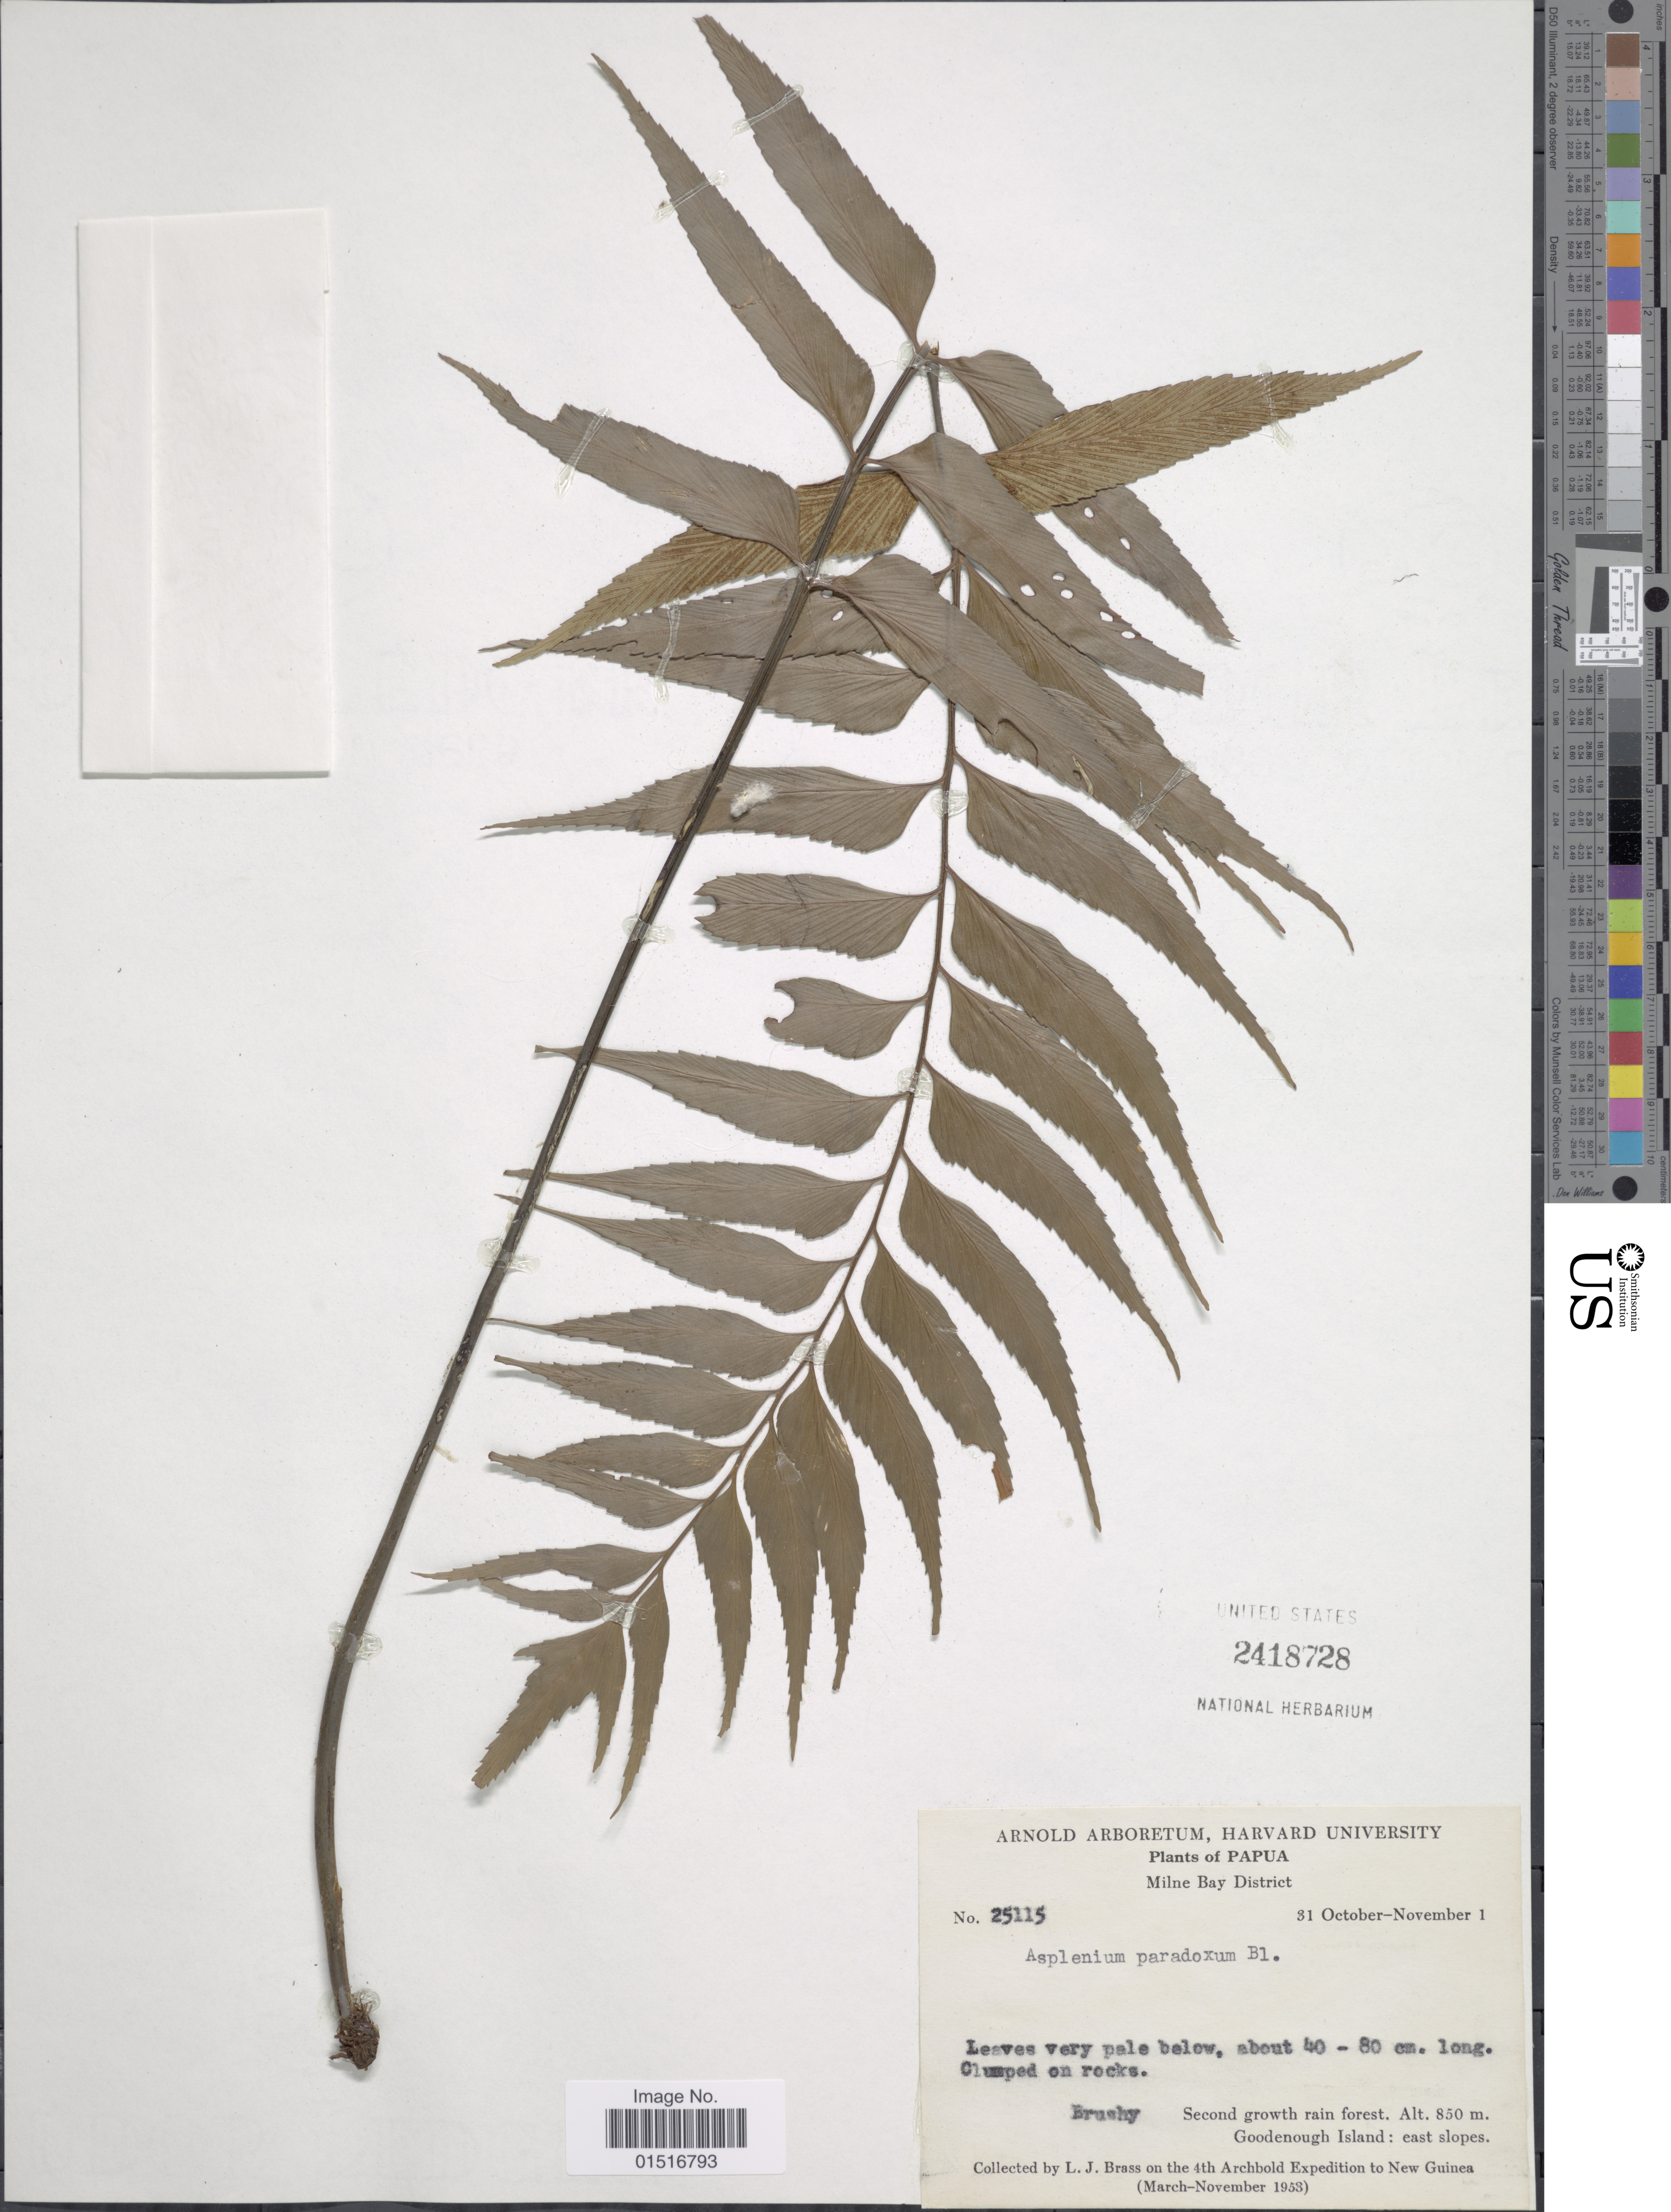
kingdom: Plantae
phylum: Tracheophyta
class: Polypodiopsida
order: Polypodiales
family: Aspleniaceae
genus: Asplenium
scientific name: Asplenium paradoxum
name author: Blume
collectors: L. J. Brass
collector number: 25115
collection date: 1953-10-31/1953-11-01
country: Papua New Guinea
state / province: Milne Bay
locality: Papua. Goodenough Island: east slopes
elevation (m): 850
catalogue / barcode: US 2418728